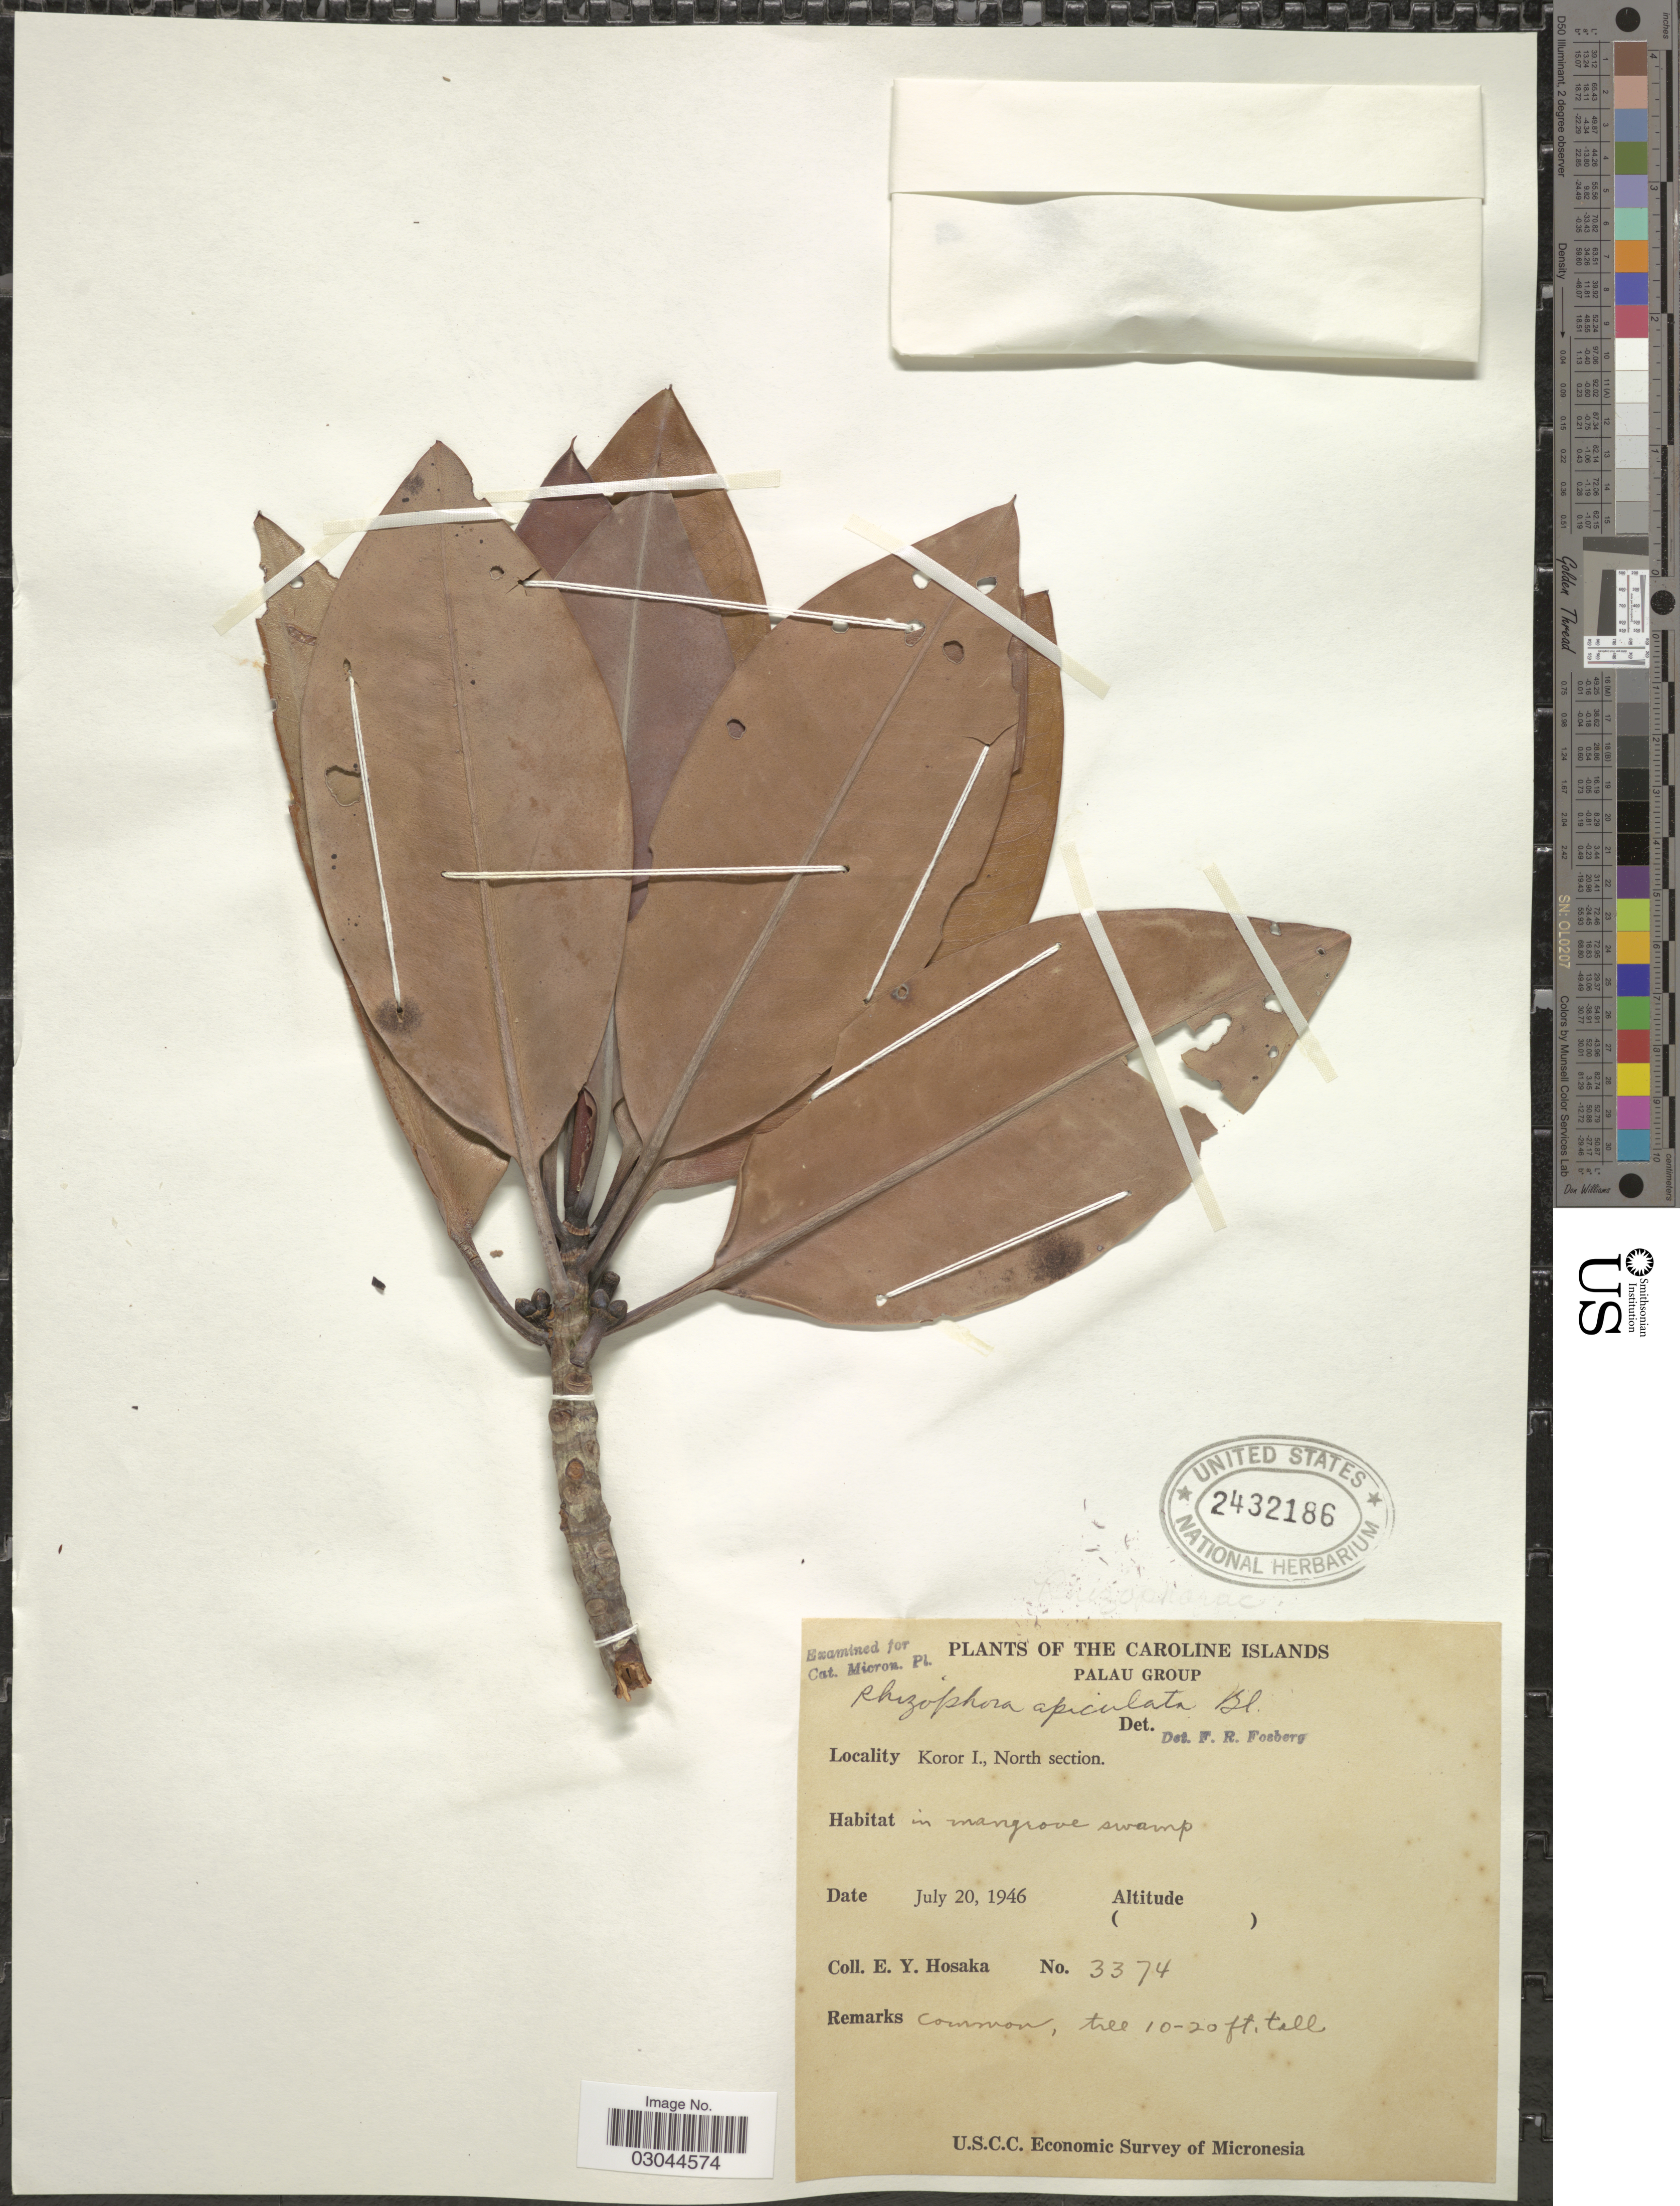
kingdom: Plantae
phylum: Tracheophyta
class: Magnoliopsida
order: Malpighiales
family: Rhizophoraceae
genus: Rhizophora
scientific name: Rhizophora apiculata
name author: Blume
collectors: E. Y. Hosaka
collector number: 3374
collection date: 1946-07-20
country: Palau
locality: The Caroline Islands. Palau Group. Koror I., North section.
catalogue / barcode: US 2432186